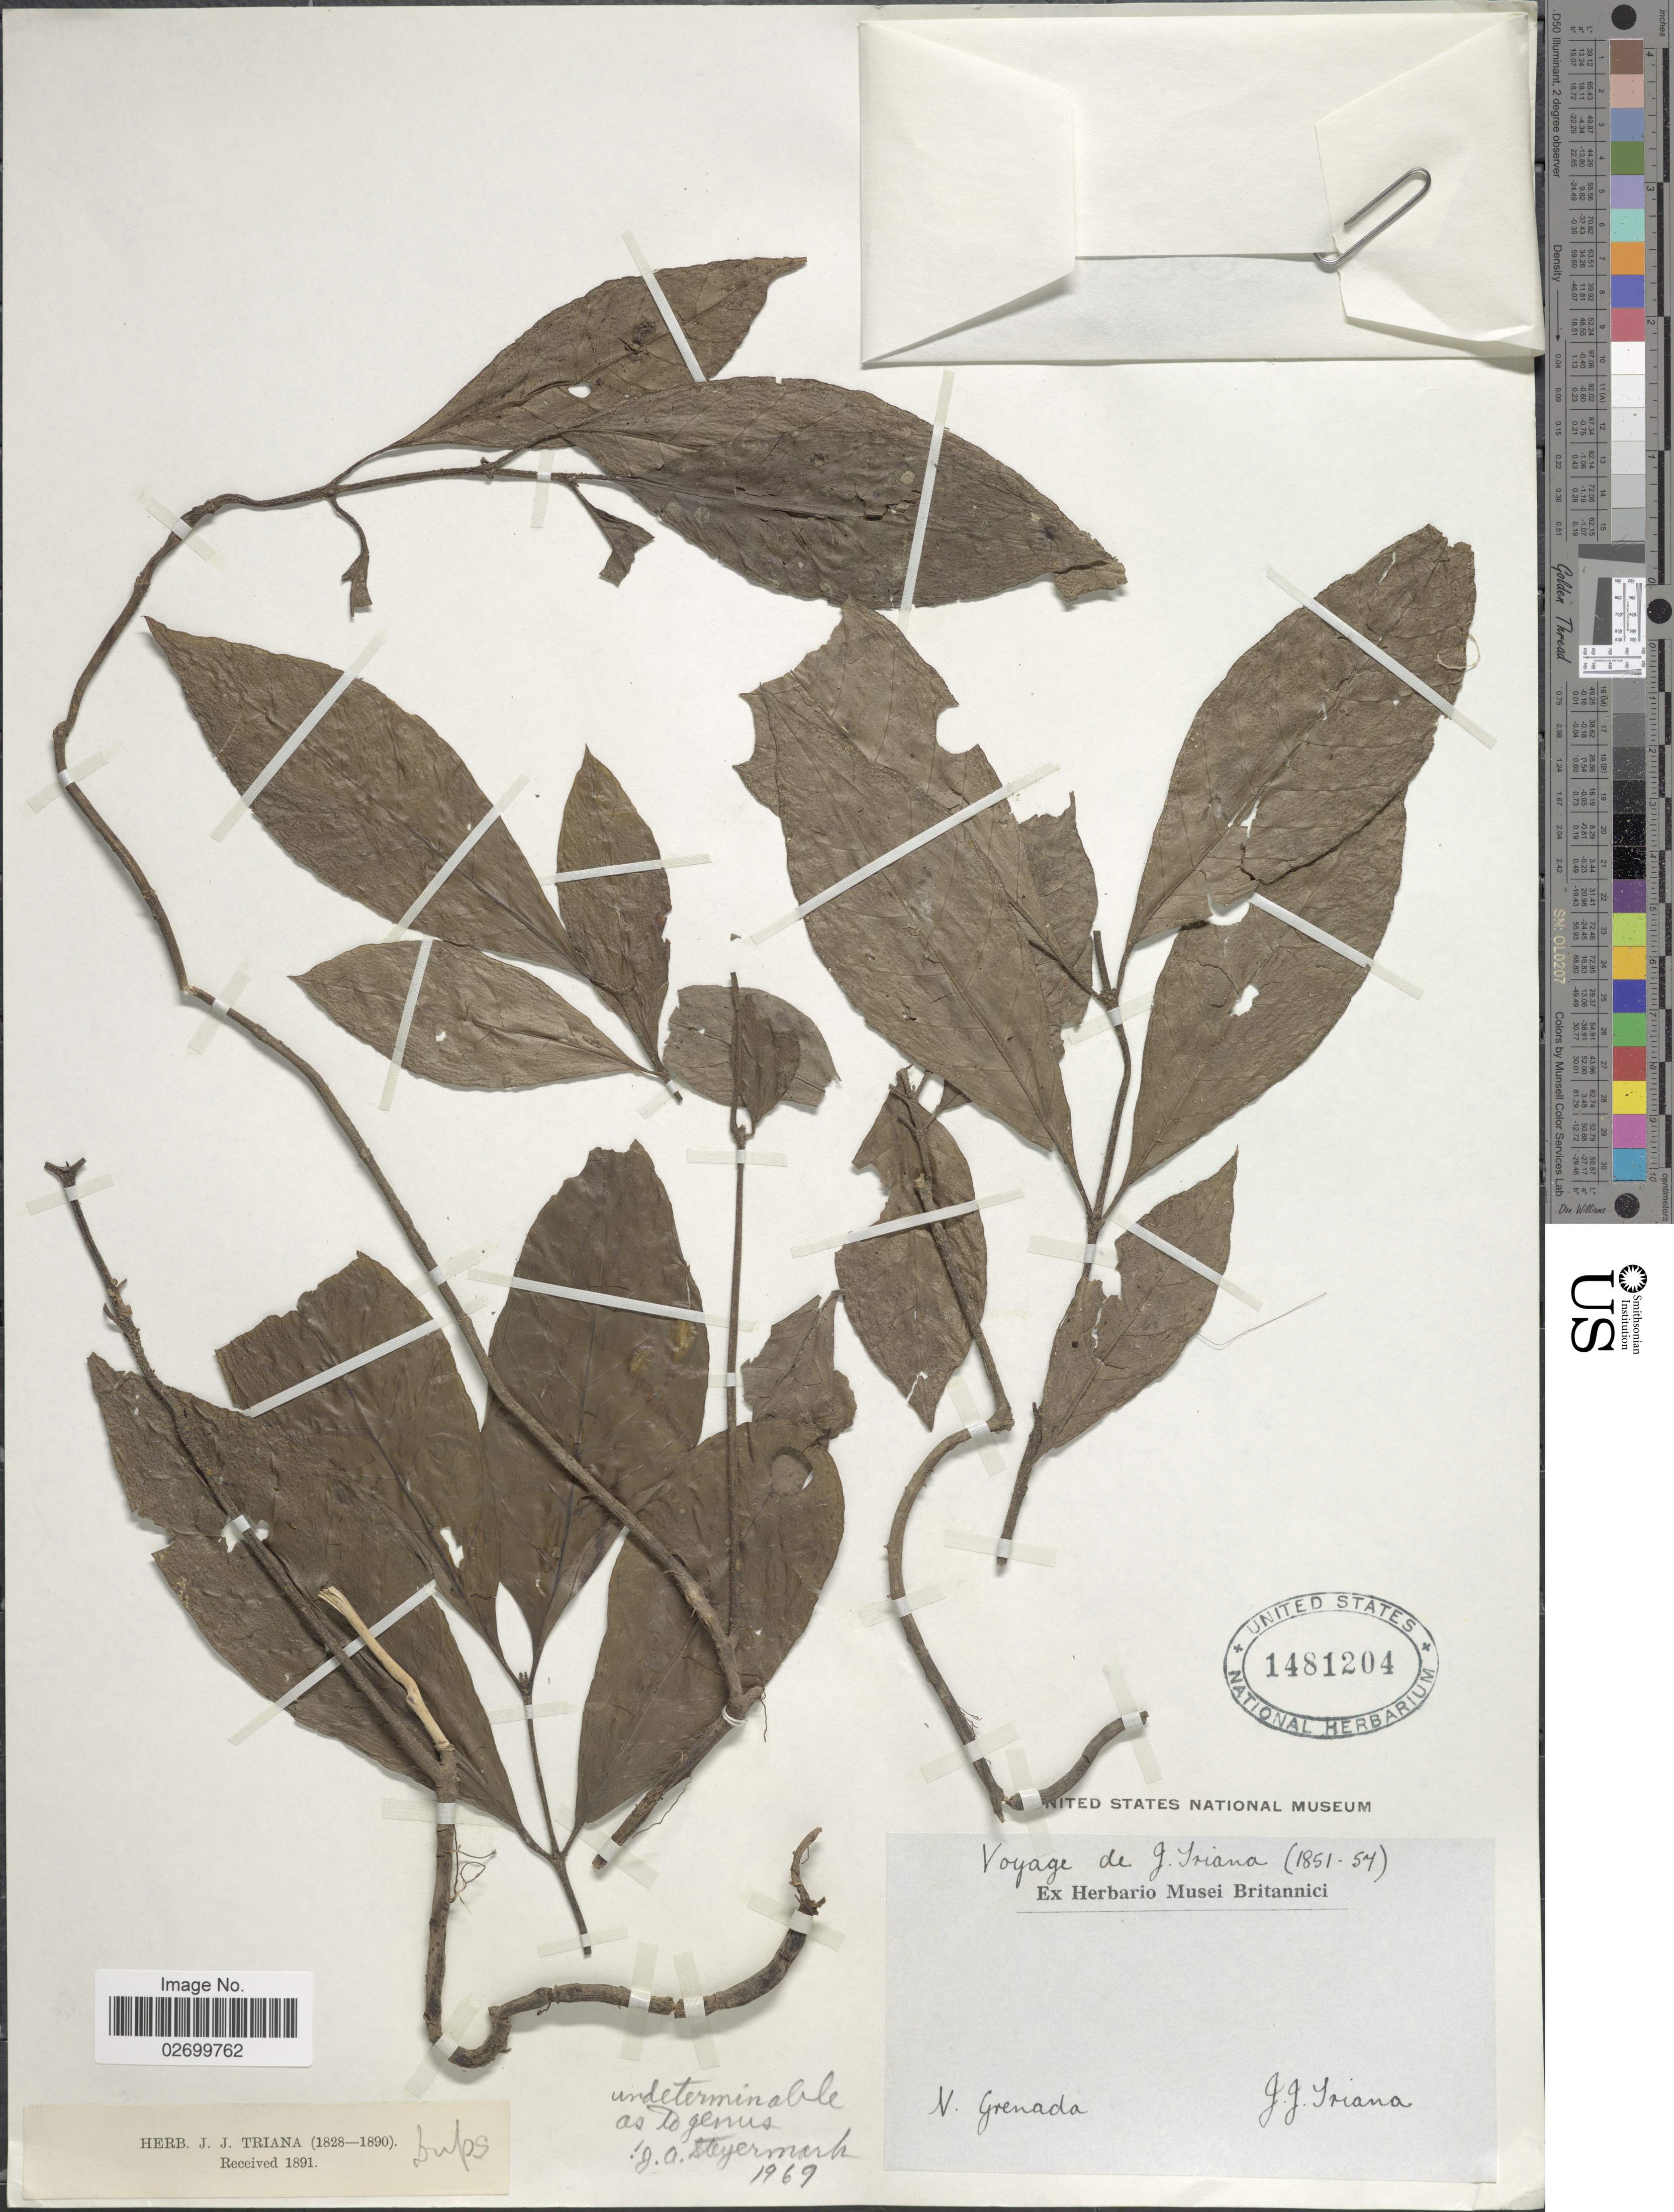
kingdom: Plantae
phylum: Tracheophyta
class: Magnoliopsida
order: Gentianales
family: Rubiaceae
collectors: J. J. Triana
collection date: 1851/1857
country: Colombia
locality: N. Grenada [Viceroyalty of New Granada]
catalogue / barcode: US 1481204